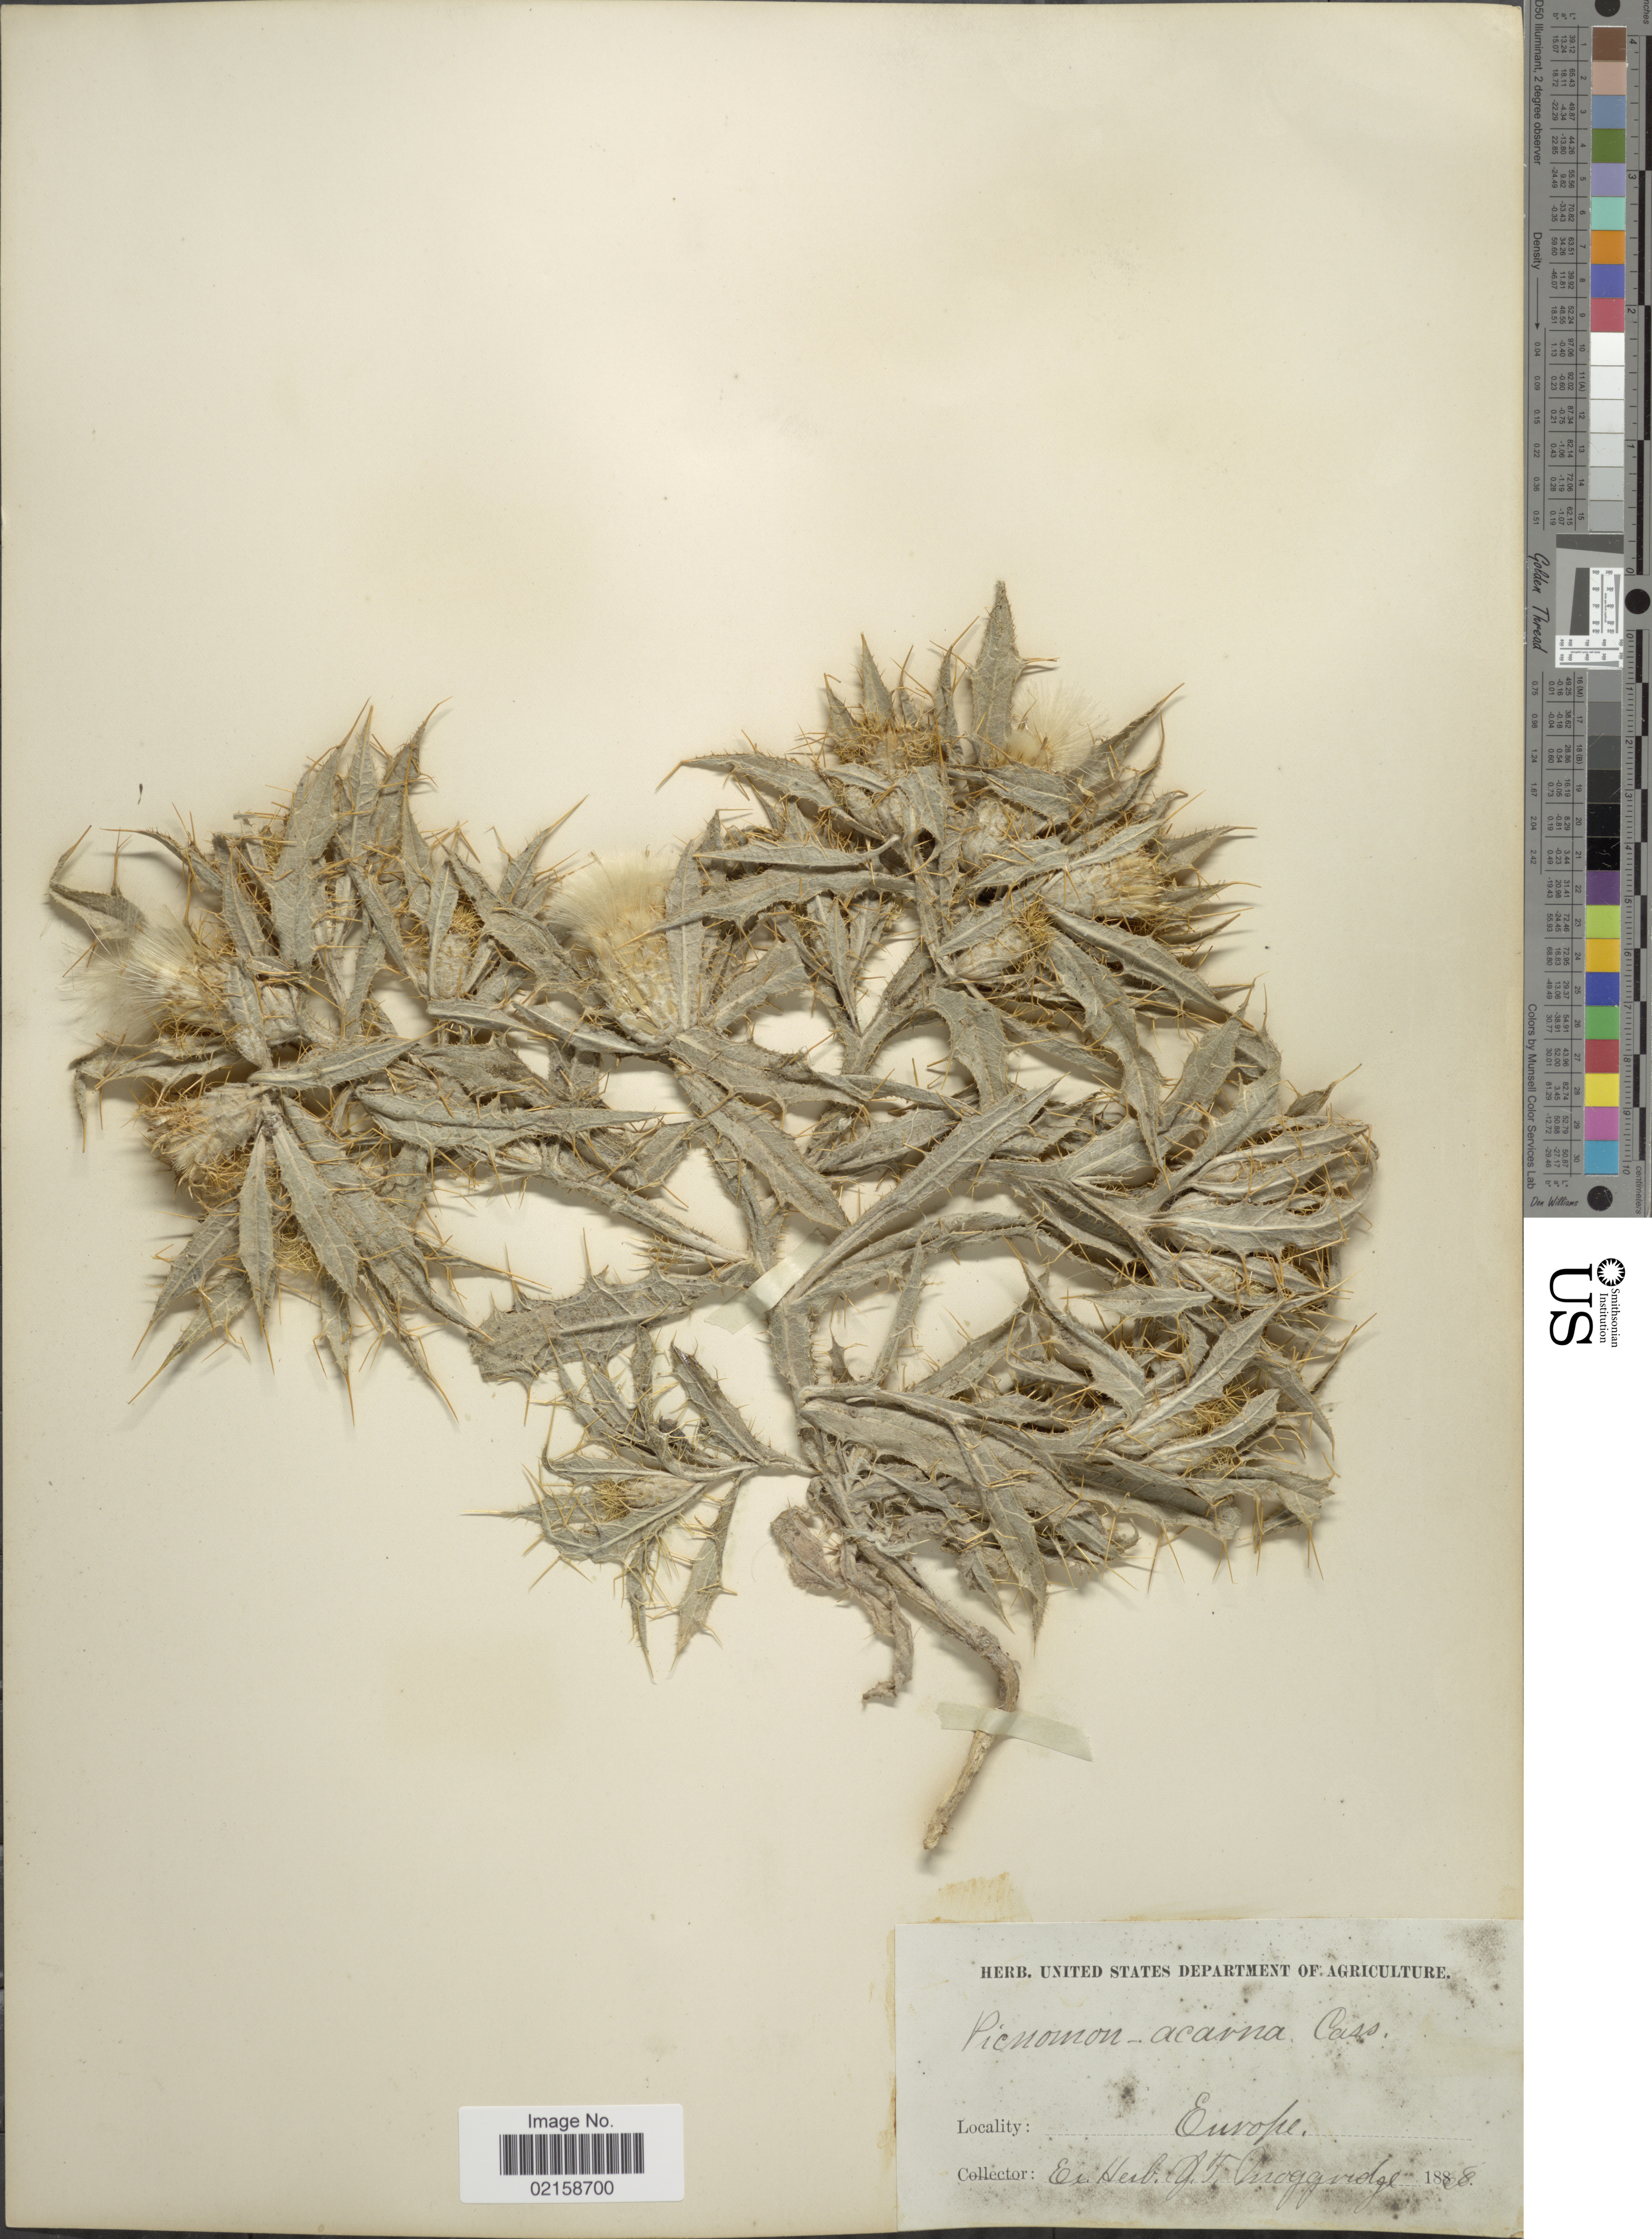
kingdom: Plantae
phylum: Tracheophyta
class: Magnoliopsida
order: Asterales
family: Asteraceae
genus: Picnomon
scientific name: Picnomon acarna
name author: (L.) Cass.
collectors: ex herb. J.T. Moggridge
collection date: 1868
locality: Europe